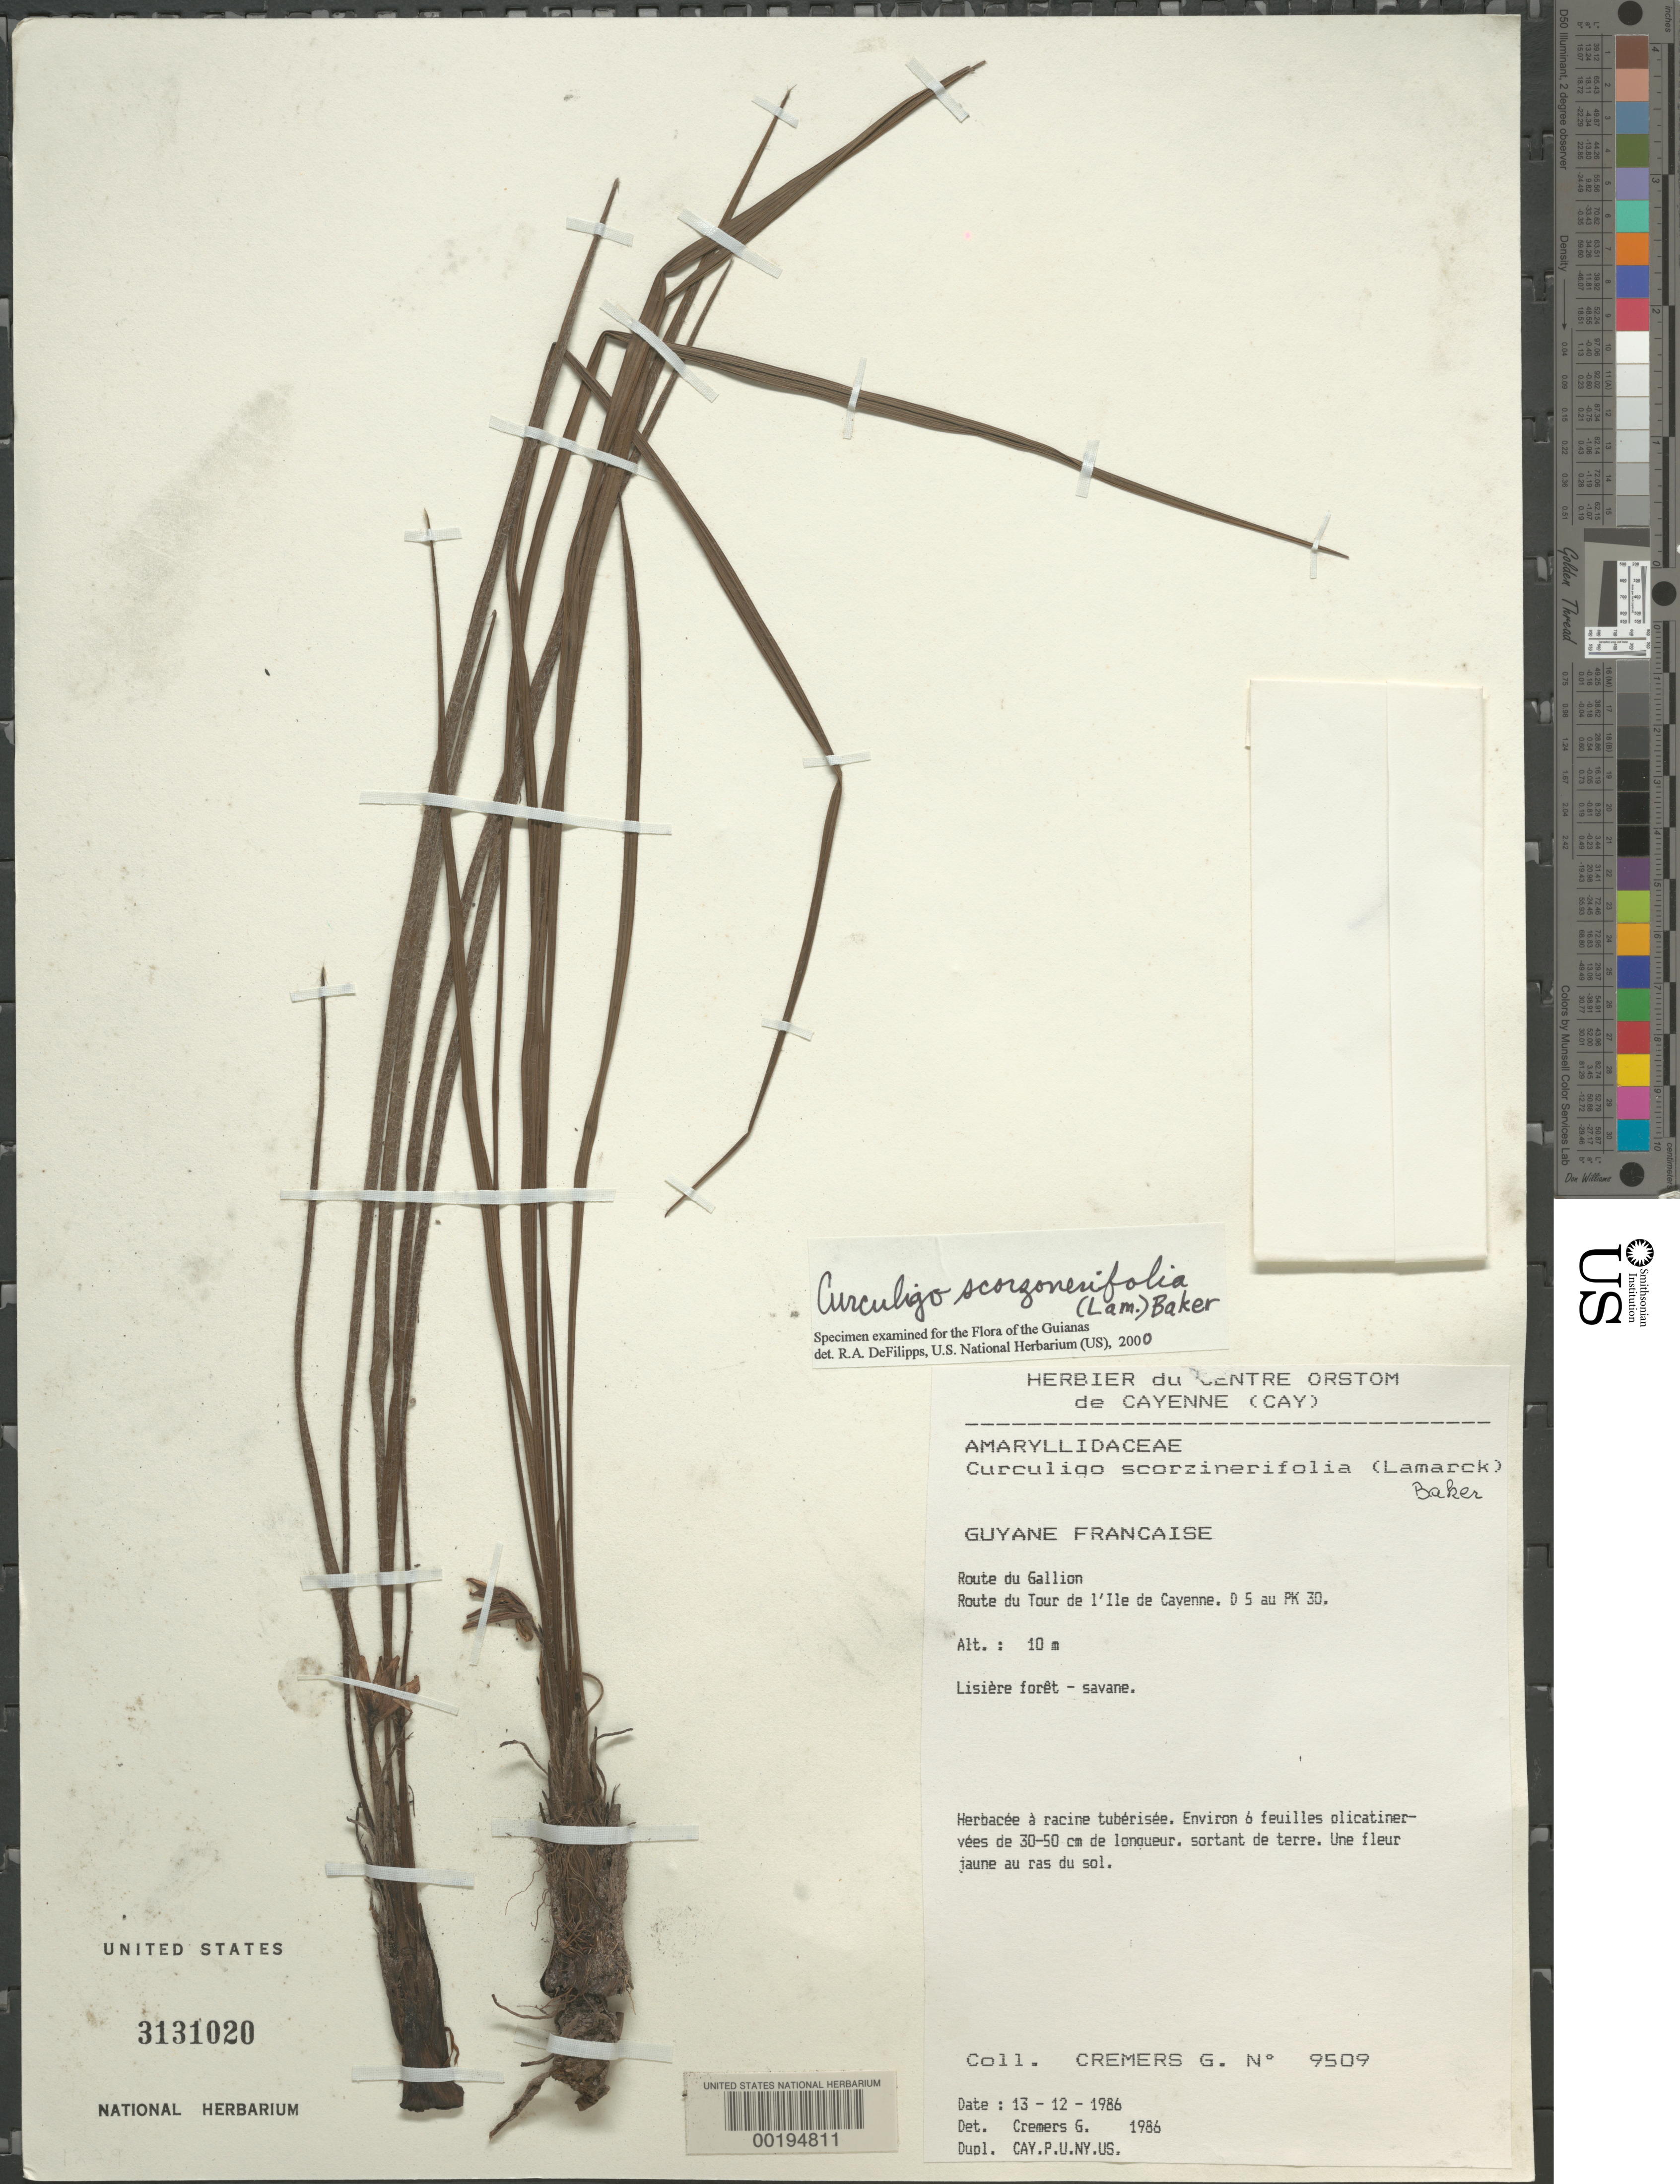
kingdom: Plantae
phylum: Tracheophyta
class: Liliopsida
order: Asparagales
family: Hypoxidaceae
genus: Curculigo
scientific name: Curculigo scorzonerifolia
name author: (Lam.) Baker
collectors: G. Cremers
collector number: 9509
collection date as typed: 13 Dec 1986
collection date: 1986-12-13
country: French Guiana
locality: Route of gallion; route of tower of the isle of cayenne; d5 on pk 30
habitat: Border of forest - savanna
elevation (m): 10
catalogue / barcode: US 3131020